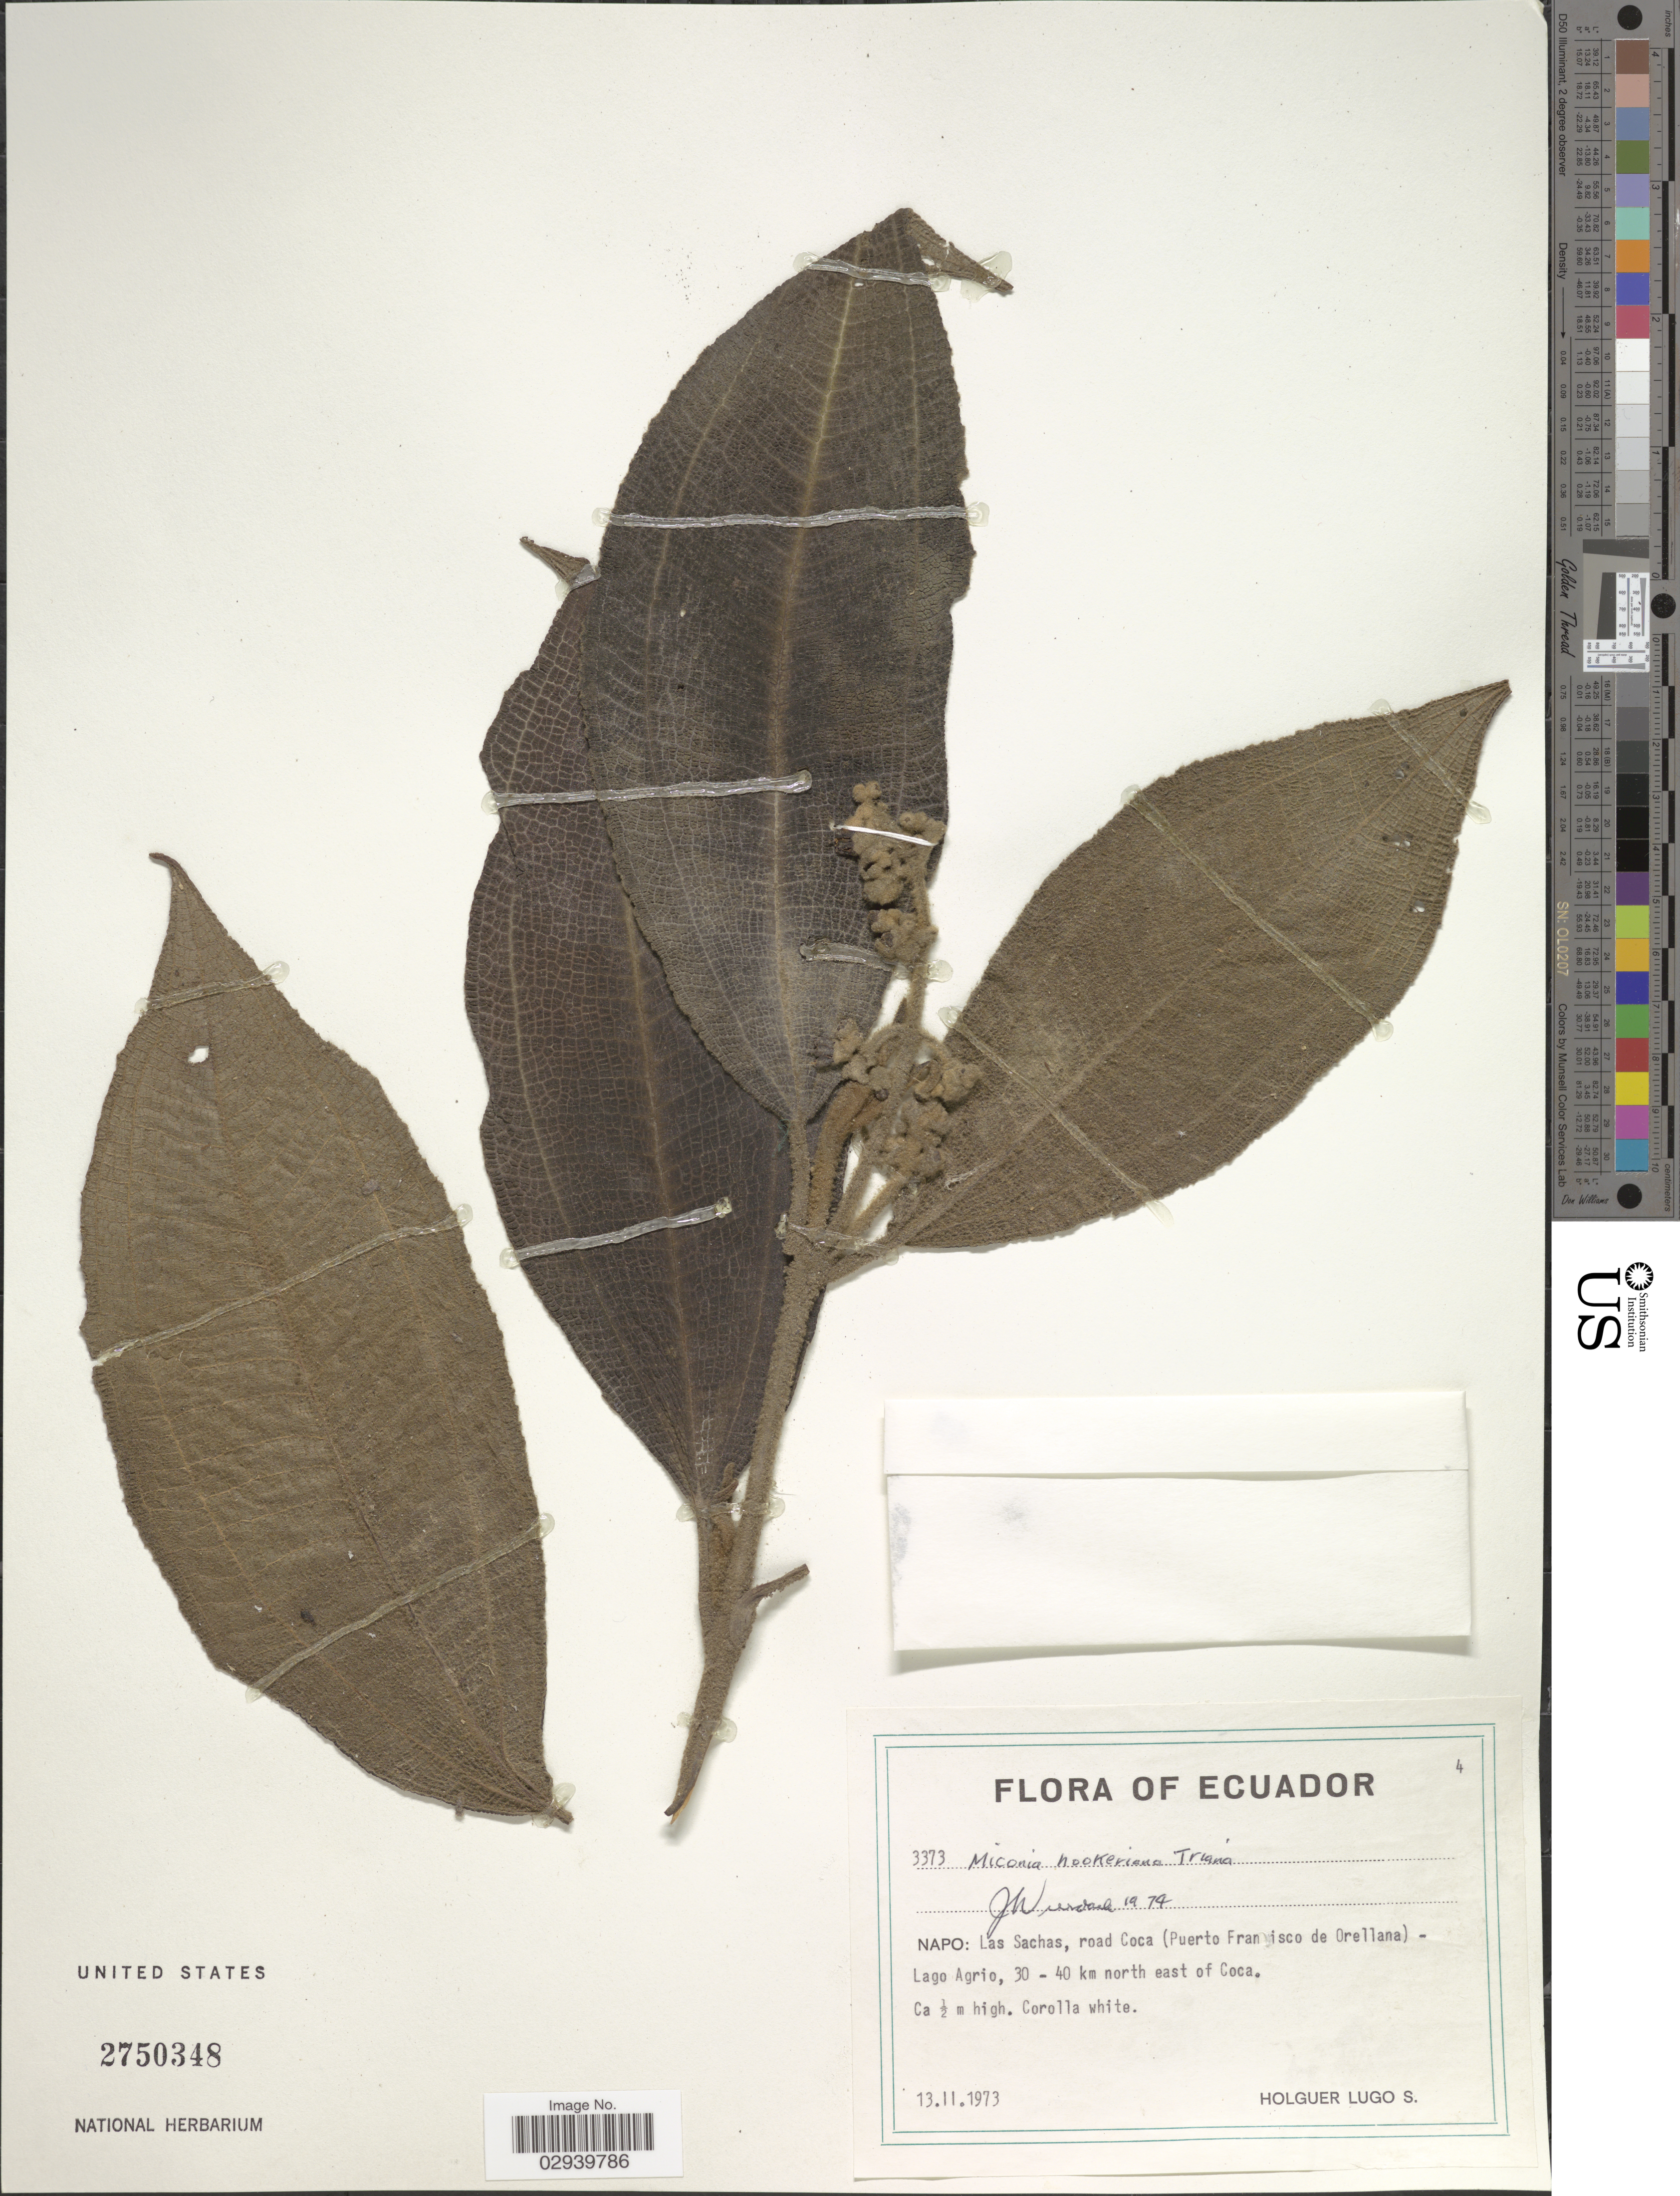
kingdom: Plantae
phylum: Tracheophyta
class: Magnoliopsida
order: Myrtales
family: Melastomataceae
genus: Miconia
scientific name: Miconia hookeriana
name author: Triana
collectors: H. Lugo S.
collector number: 3373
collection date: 1973-02-13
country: Ecuador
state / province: Napo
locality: Napo: Las Sachas, road Coca (Puerto Francisco de Orellana) - Lago Agrio, 30-40 km north east of Coca.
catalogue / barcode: US 2750348